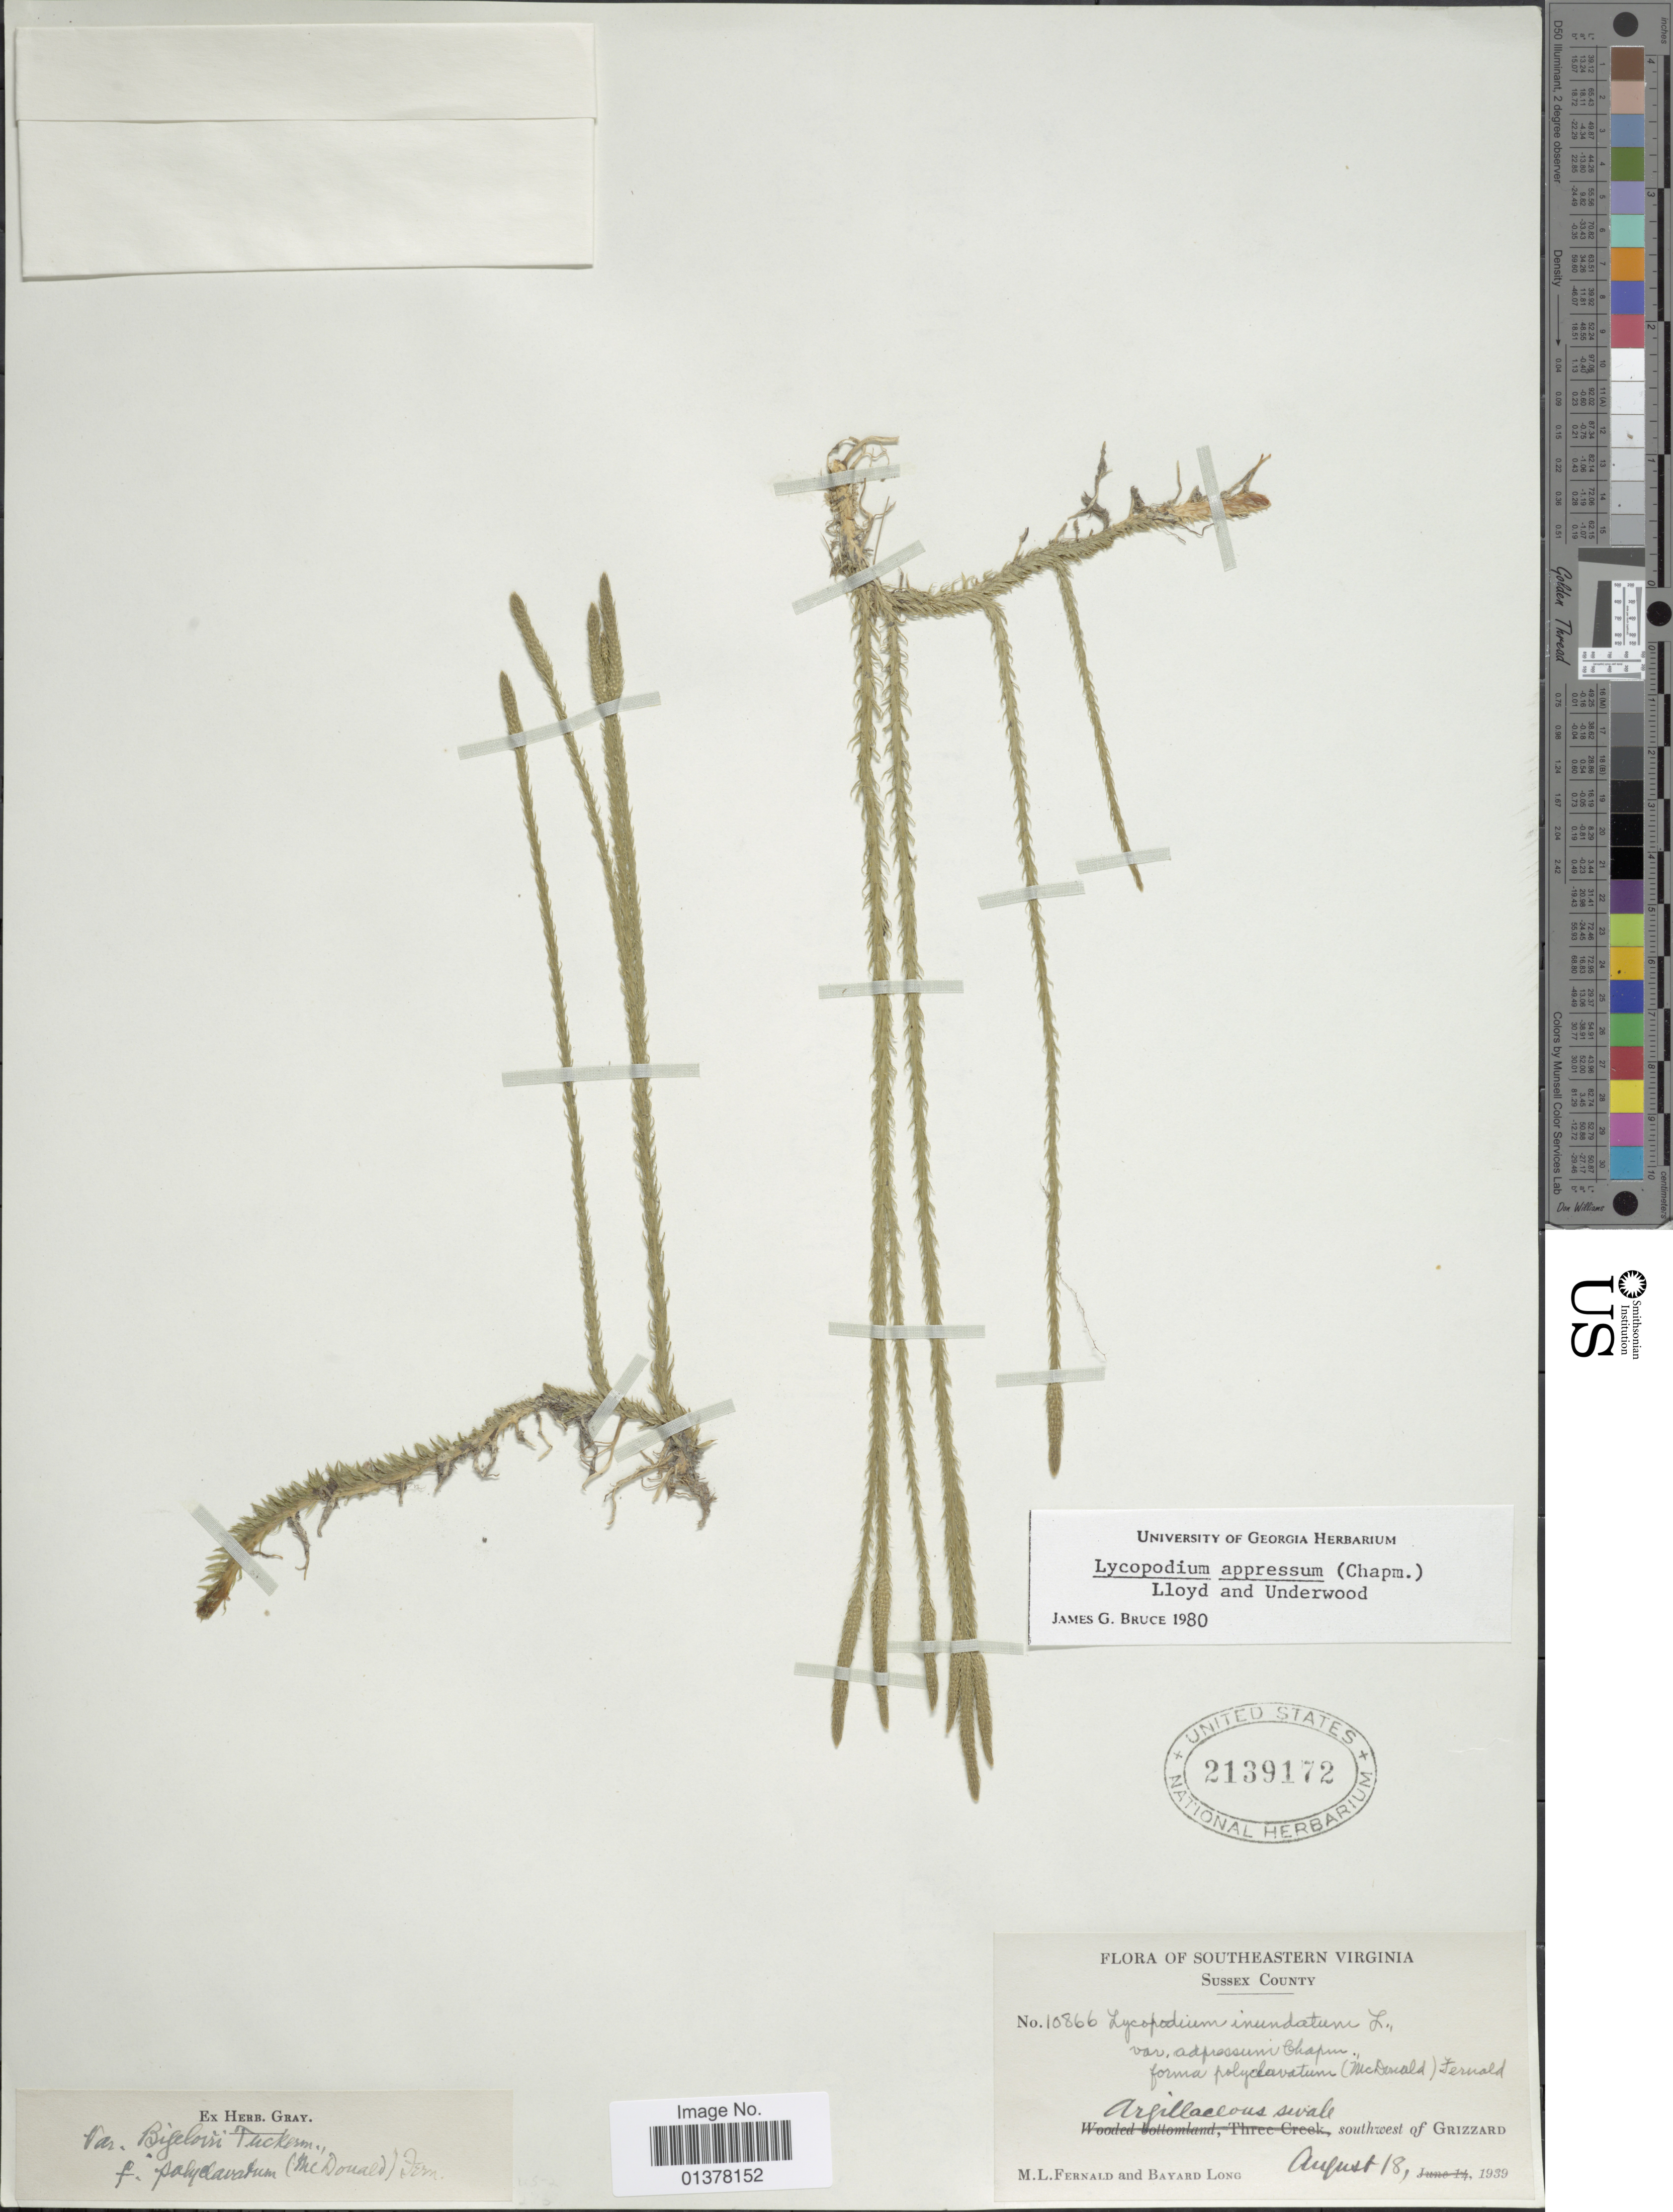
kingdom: Plantae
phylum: Tracheophyta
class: Lycopodiopsida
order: Lycopodiales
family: Lycopodiaceae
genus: Lycopodiella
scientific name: Lycopodiella appressa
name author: (Chapm.) Cranfill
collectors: M. L. Fernald & B. H. Long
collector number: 10866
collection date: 1939-08-18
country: United States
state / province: Virginia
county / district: Sussex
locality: Southeastern Virginia, Sussex County, Arpillaecous sevale southwest of Grizzard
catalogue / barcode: US 2139172